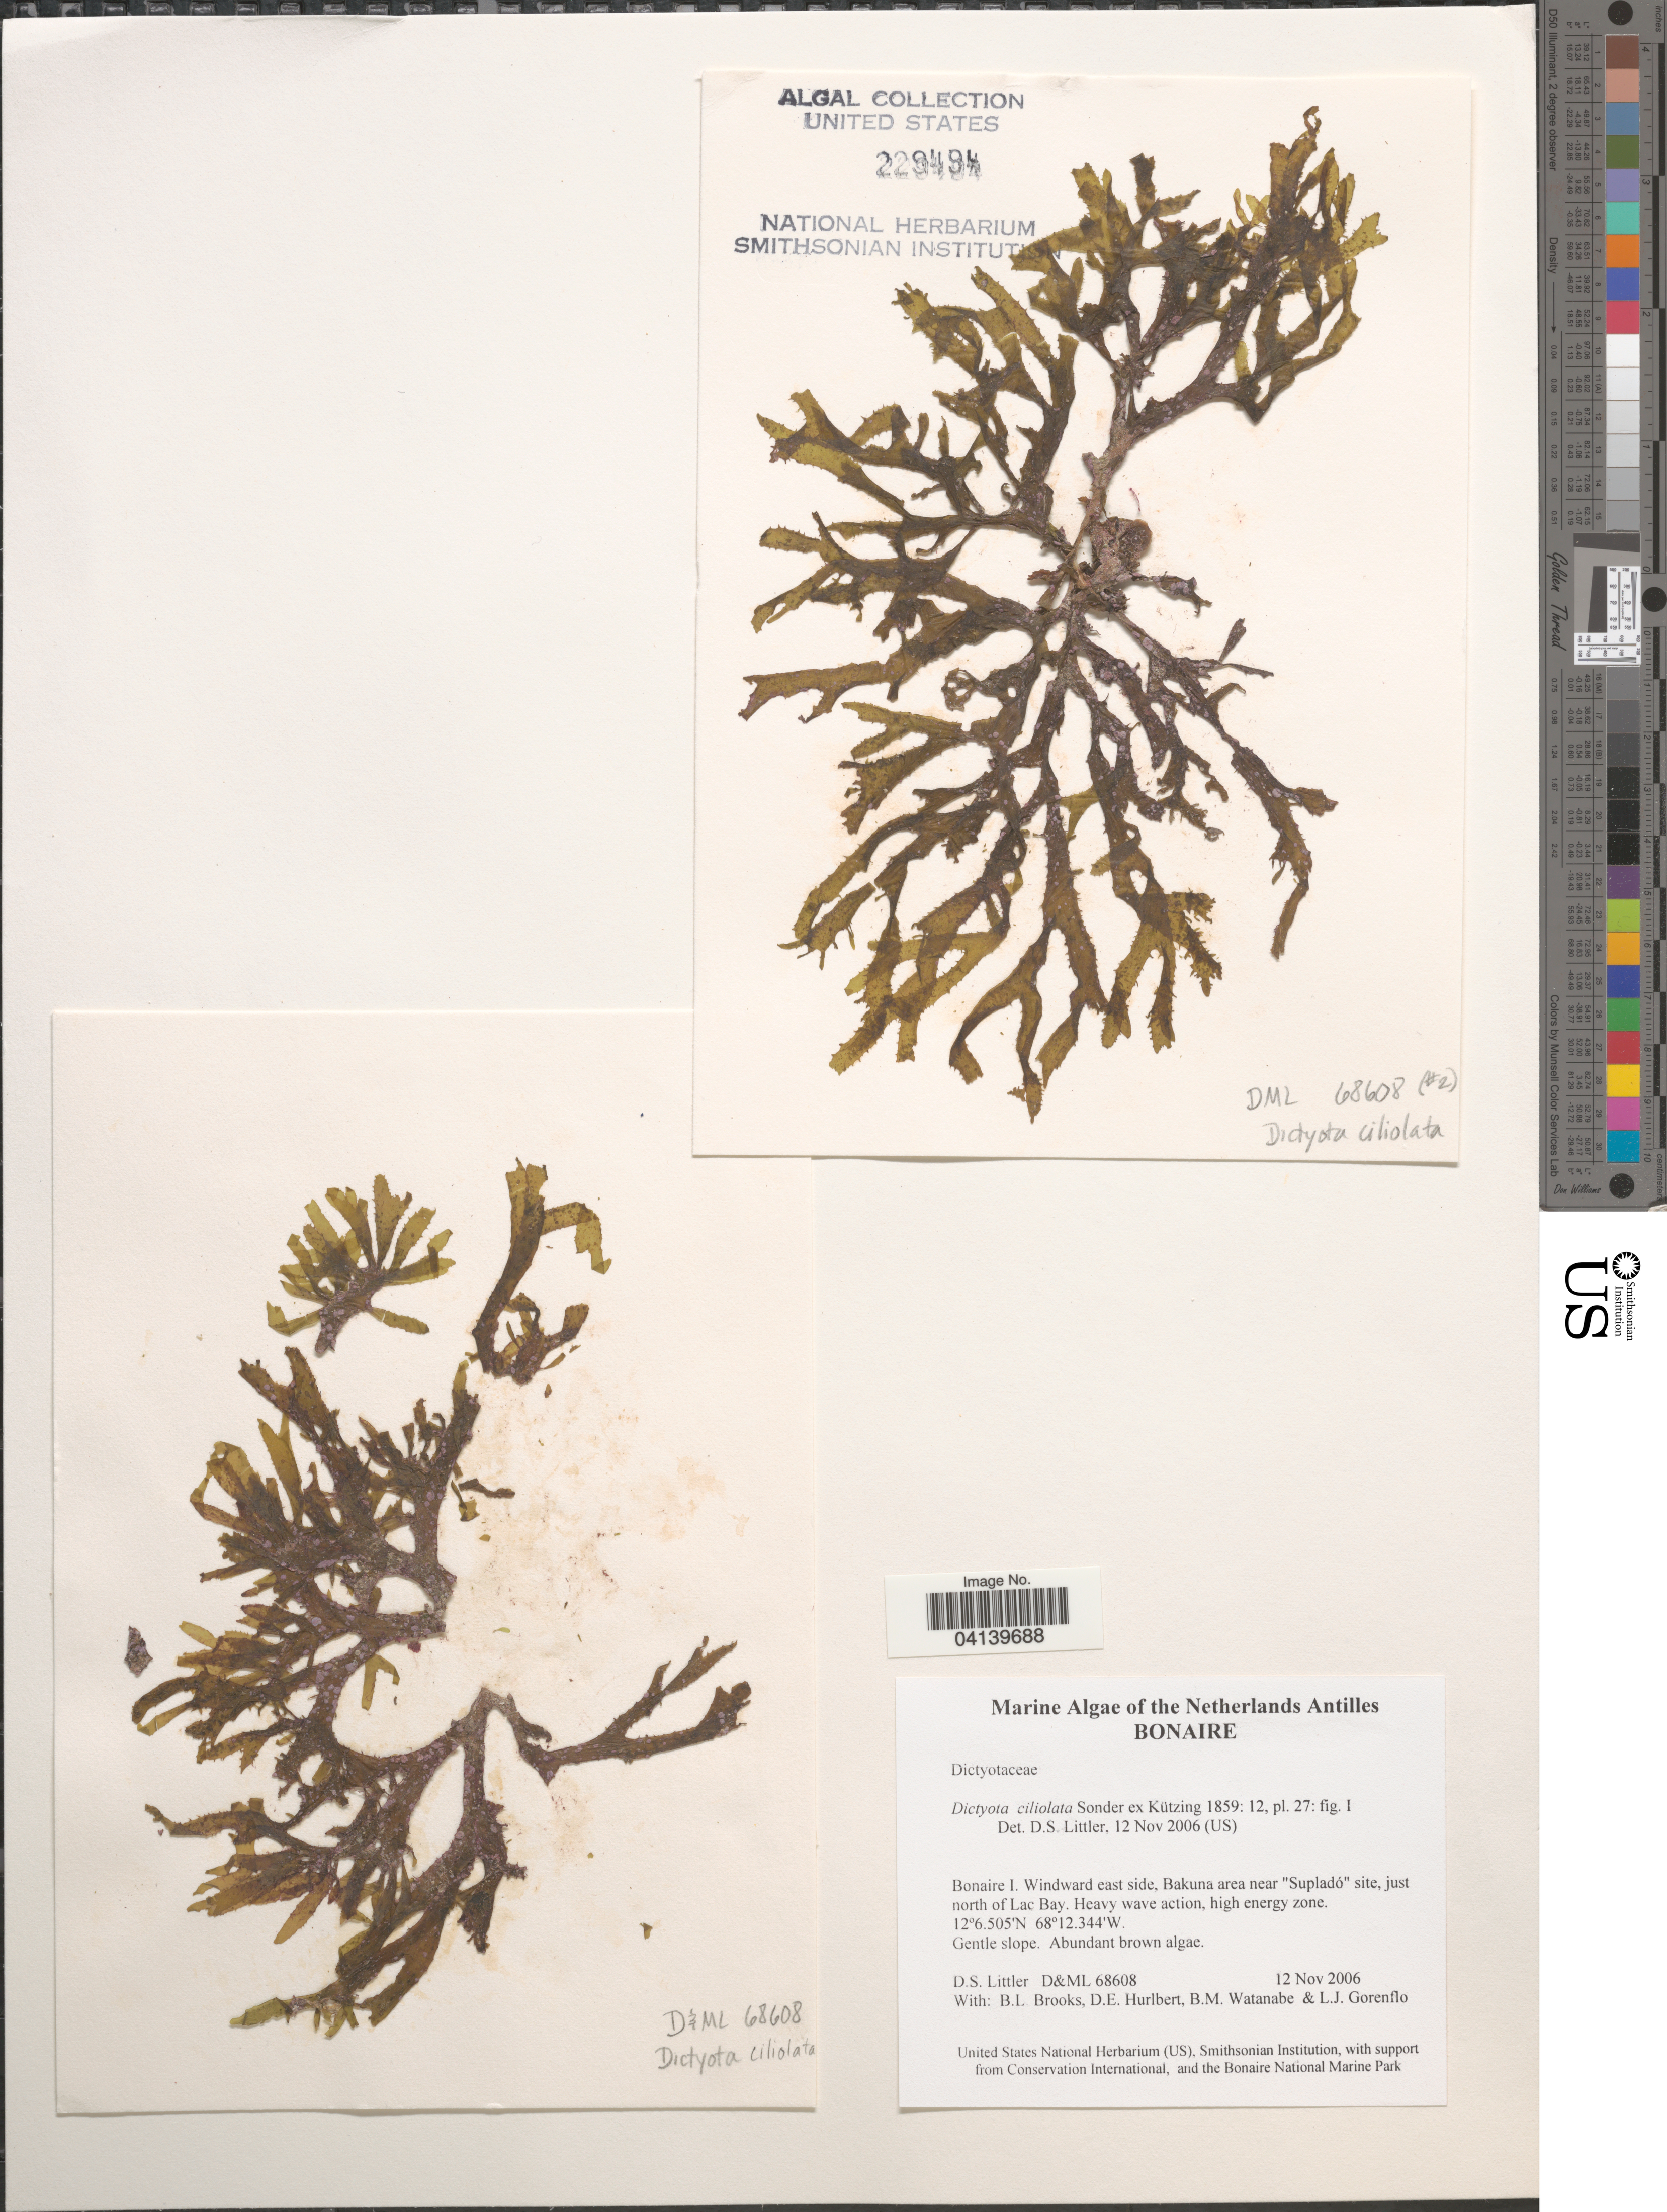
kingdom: Chromista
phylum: Ochrophyta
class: Phaeophyceae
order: Dictyotales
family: Dictyotaceae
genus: Dictyota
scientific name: Dictyota ciliolata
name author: Sond. ex Kütz.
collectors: D. S. Littler, B. Brooks, D. Hurlbert, B. Watanabe & L. Gorenflo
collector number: D&ML 68608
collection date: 2006-11-12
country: Netherlands Antilles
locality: Bonaire. Bonaire I. Windward east side, Bakuna area near "Supladó" site, just north of Lac Bay.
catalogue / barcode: US 229494